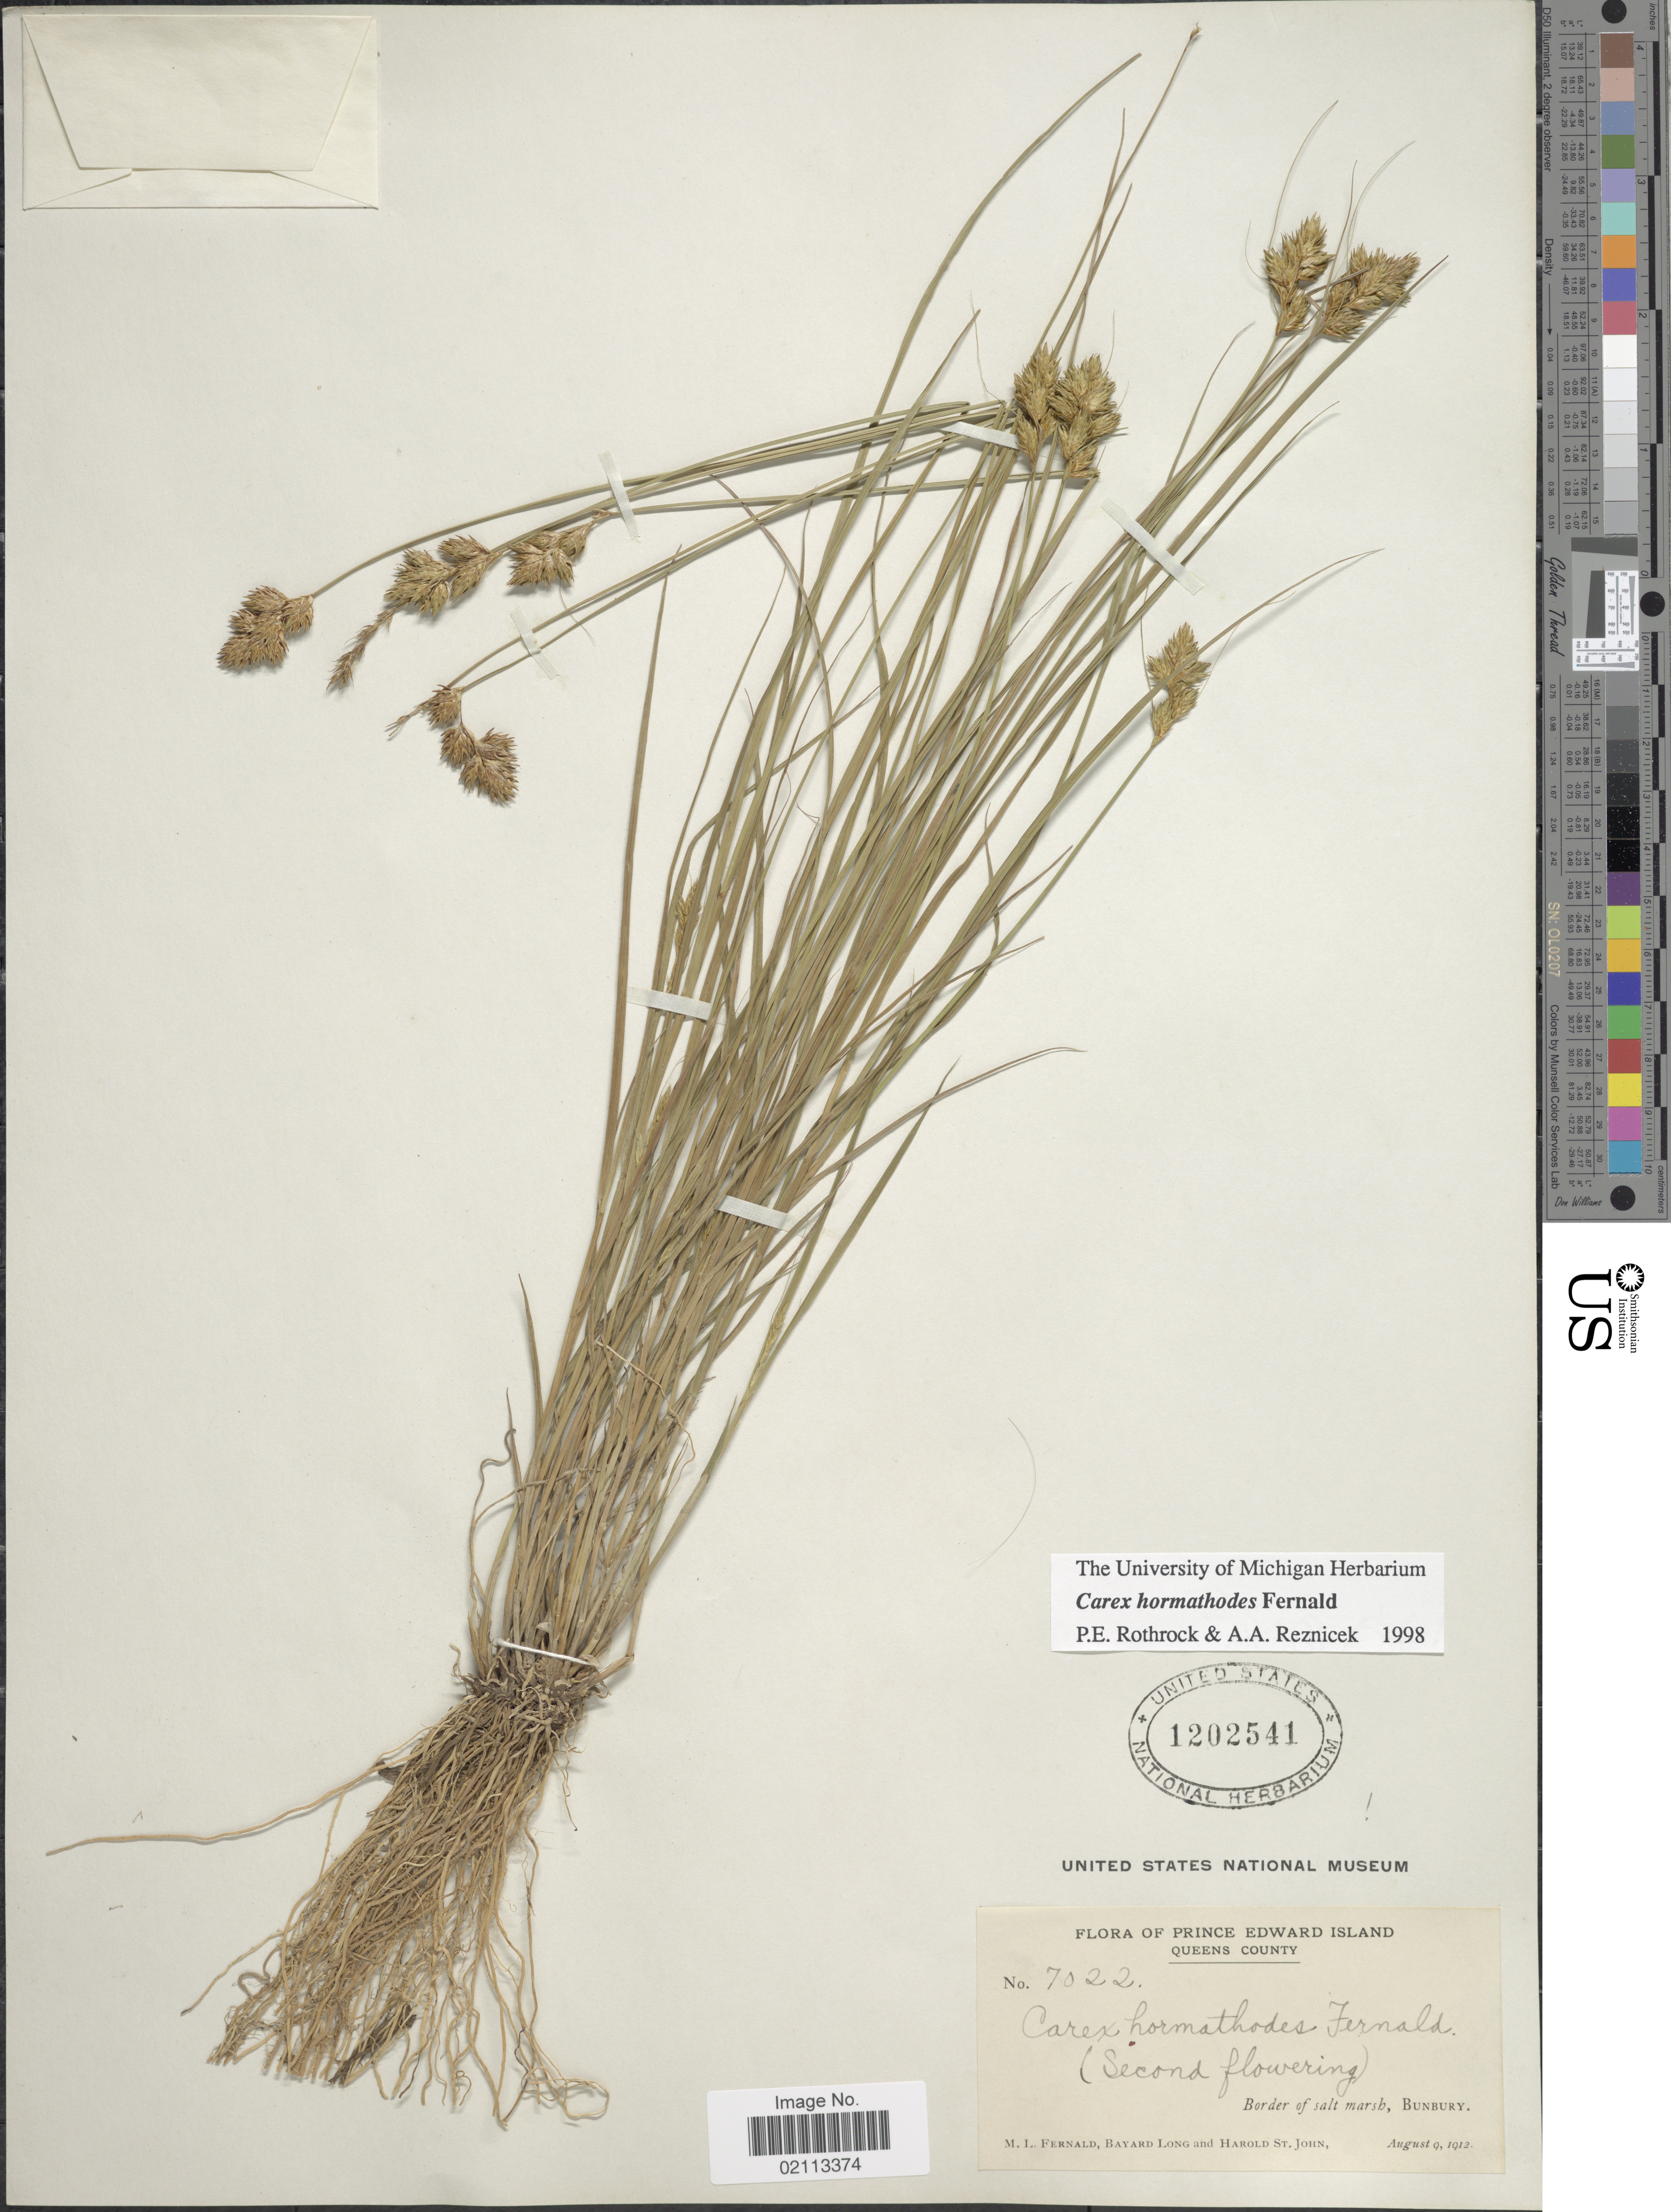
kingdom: Plantae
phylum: Tracheophyta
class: Liliopsida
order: Poales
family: Cyperaceae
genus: Carex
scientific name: Carex hormathodes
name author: Fernald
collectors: M. L. Fernald, B. Long & H. St. John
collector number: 7022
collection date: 1912-08-09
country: Canada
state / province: Prince Edward Island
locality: Queens County, Border of salt marsh, Bunbury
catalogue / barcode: US 1202541